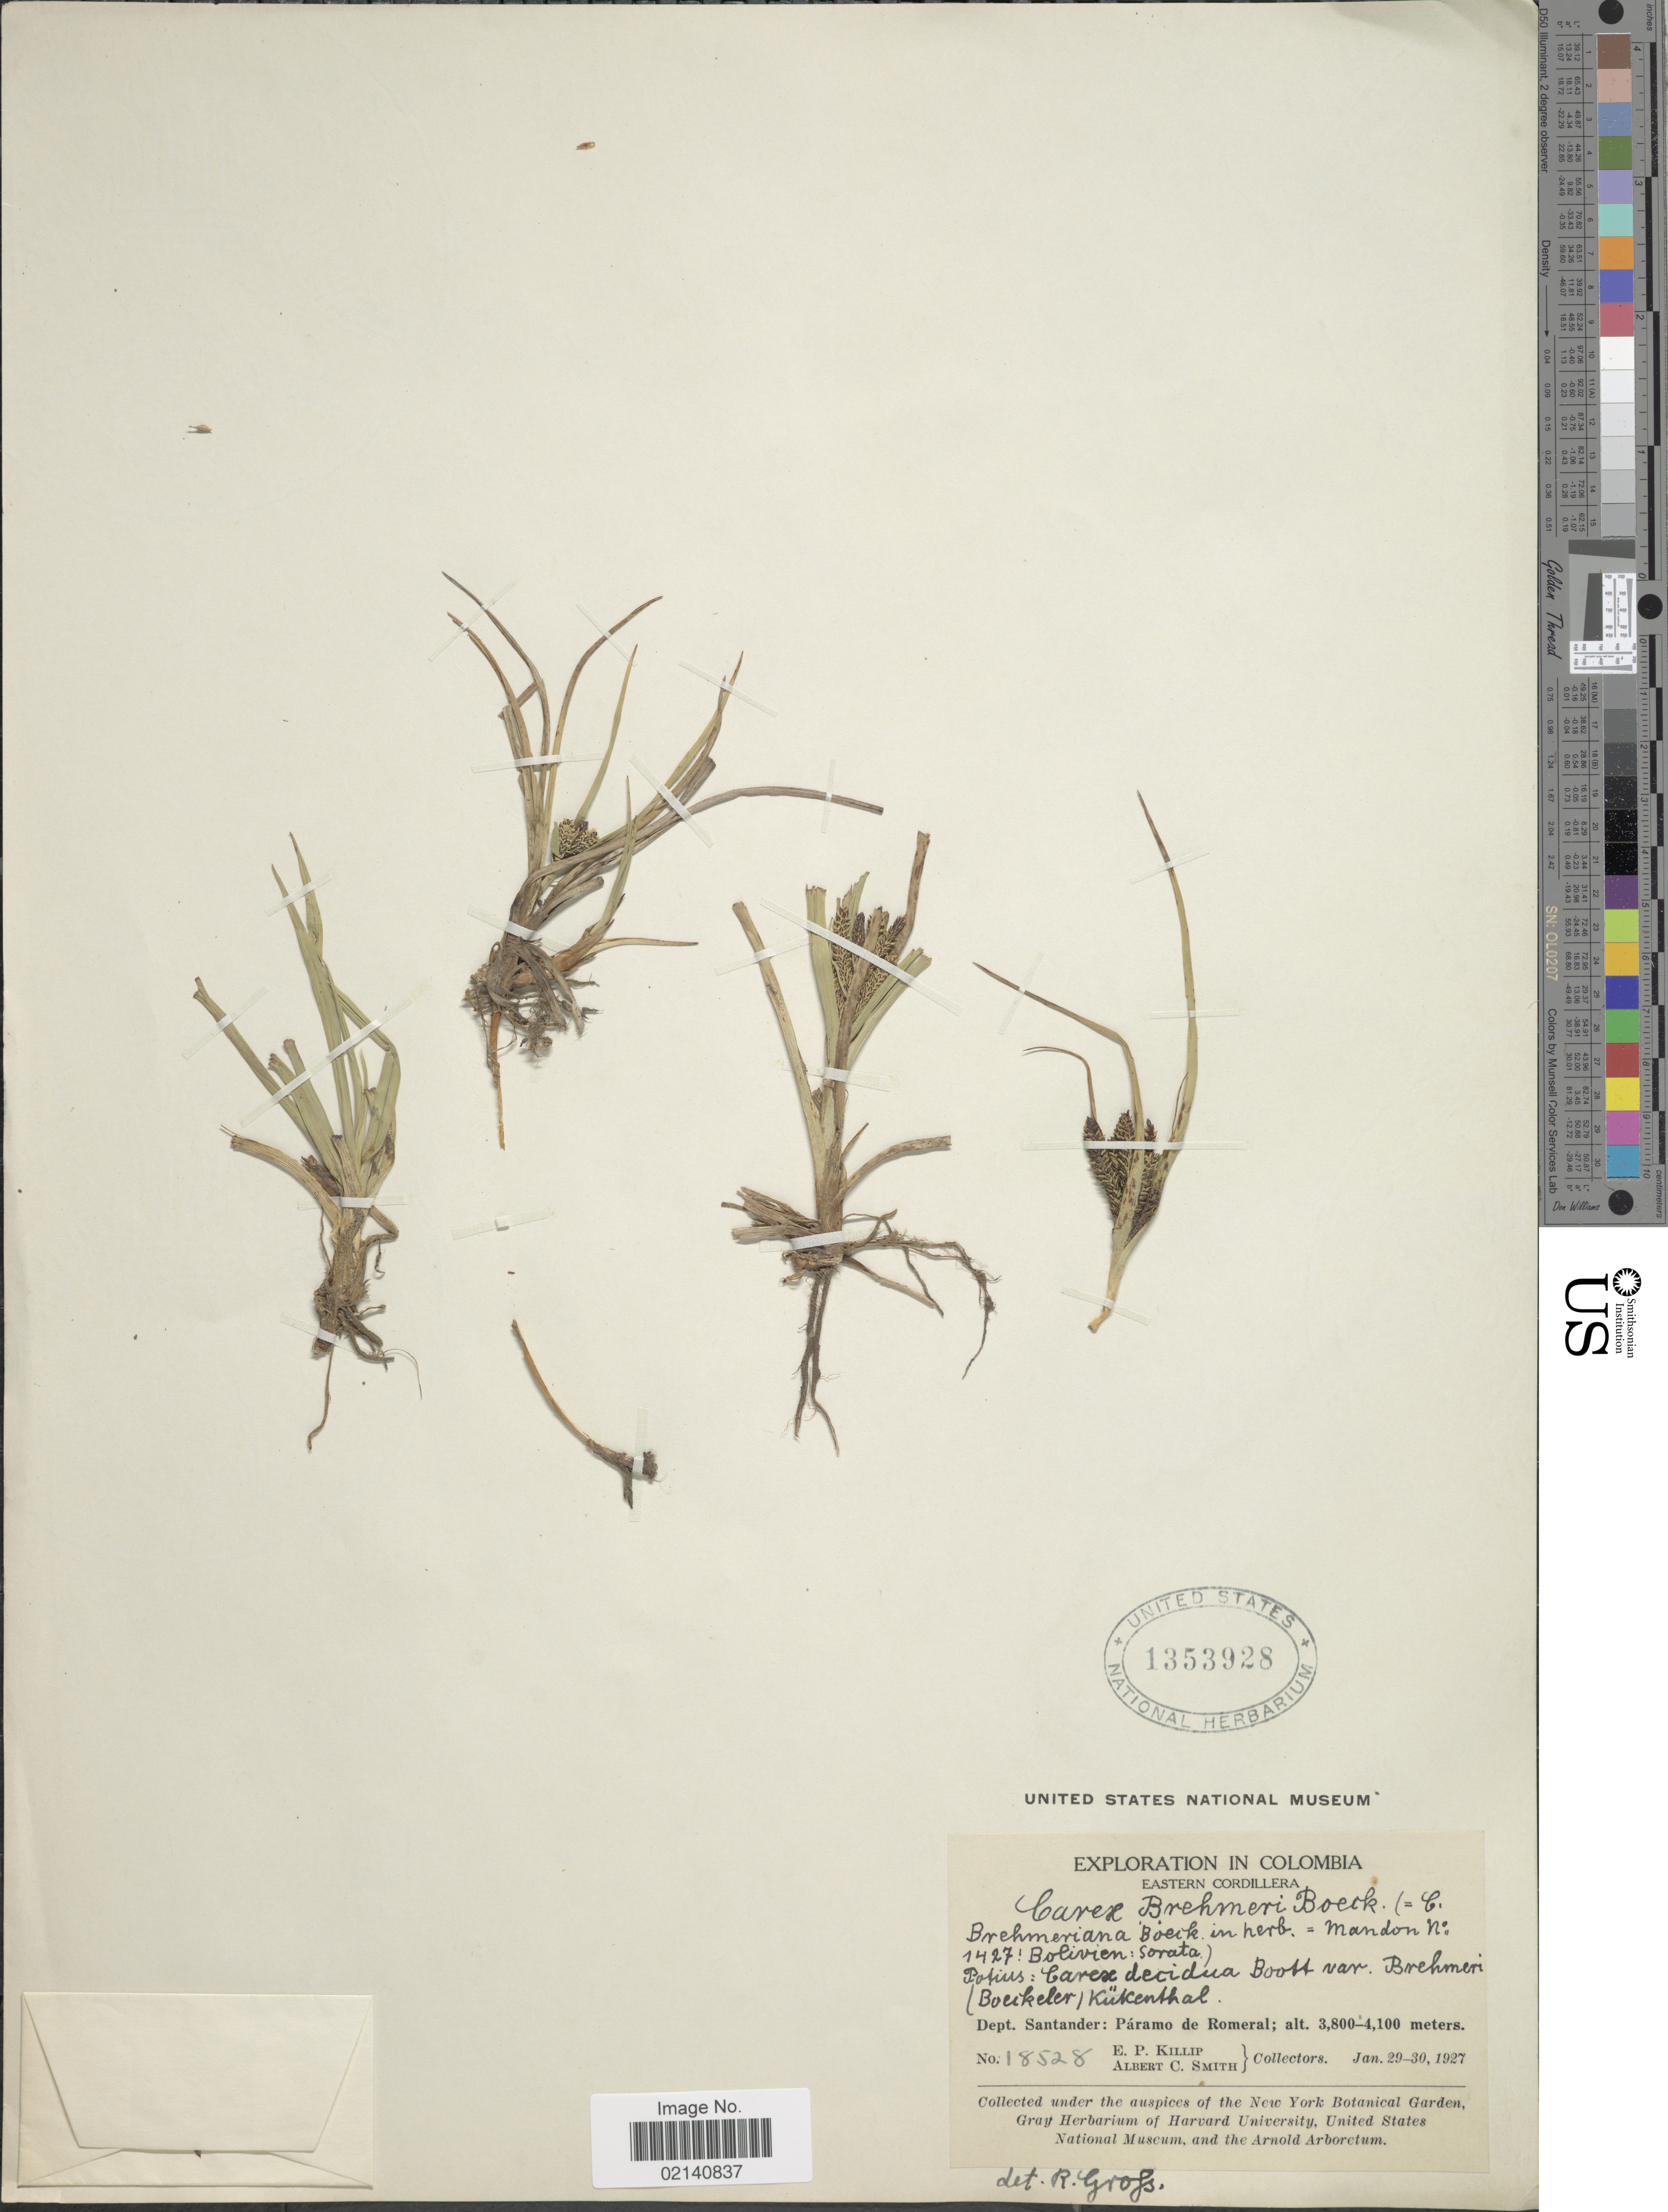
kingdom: Plantae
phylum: Tracheophyta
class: Liliopsida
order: Poales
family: Cyperaceae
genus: Carex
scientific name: Carex brehmeri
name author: Boeckeler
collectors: E. P. Killip & A. C. Smith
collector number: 18528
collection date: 1927-01-29/1927-01-30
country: Colombia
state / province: Santander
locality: Eastern Cordillera, Paramo de Romeral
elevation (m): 3800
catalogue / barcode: US 1353928